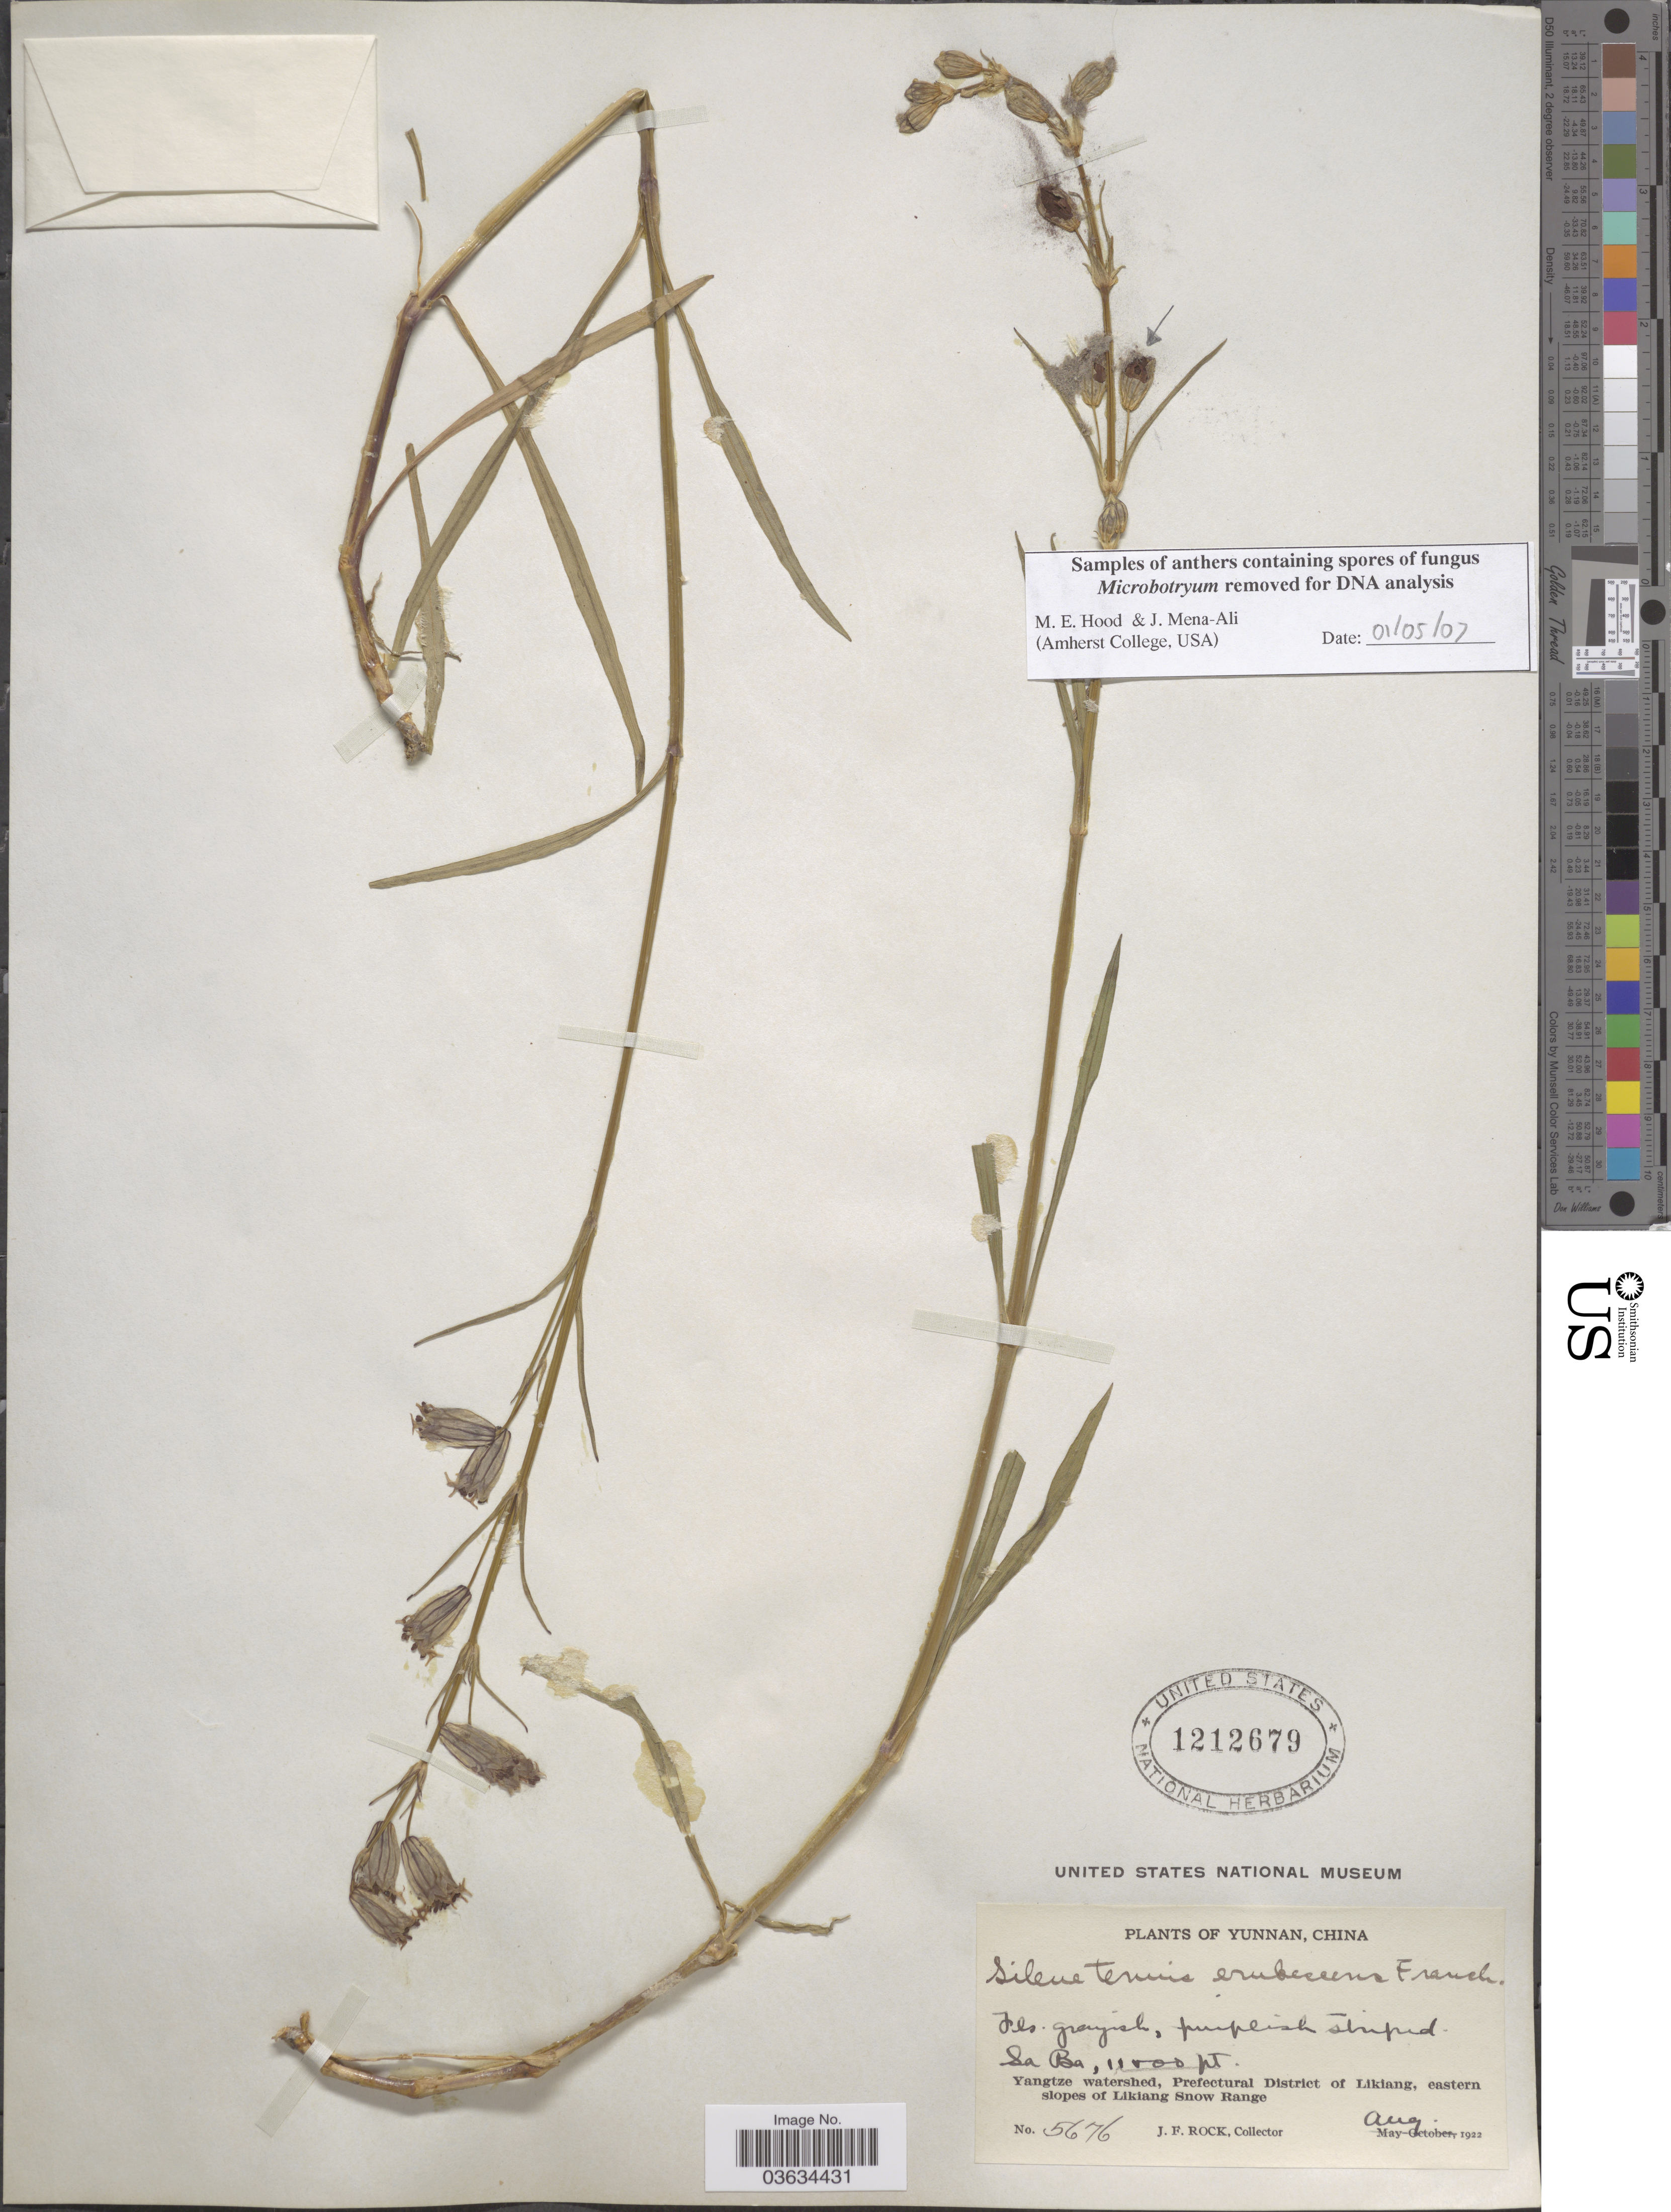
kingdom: Plantae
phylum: Tracheophyta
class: Magnoliopsida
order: Caryophyllales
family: Caryophyllaceae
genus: Silene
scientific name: Silene tenuis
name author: Willd.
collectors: J. Rock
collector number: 5676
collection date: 1922-08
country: China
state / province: Yunnan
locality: Sa Ba. Yangtze watershed, Prefectural District of Likiang, eastern slopes of Likiang Snow Range.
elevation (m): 3353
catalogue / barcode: US 1212679